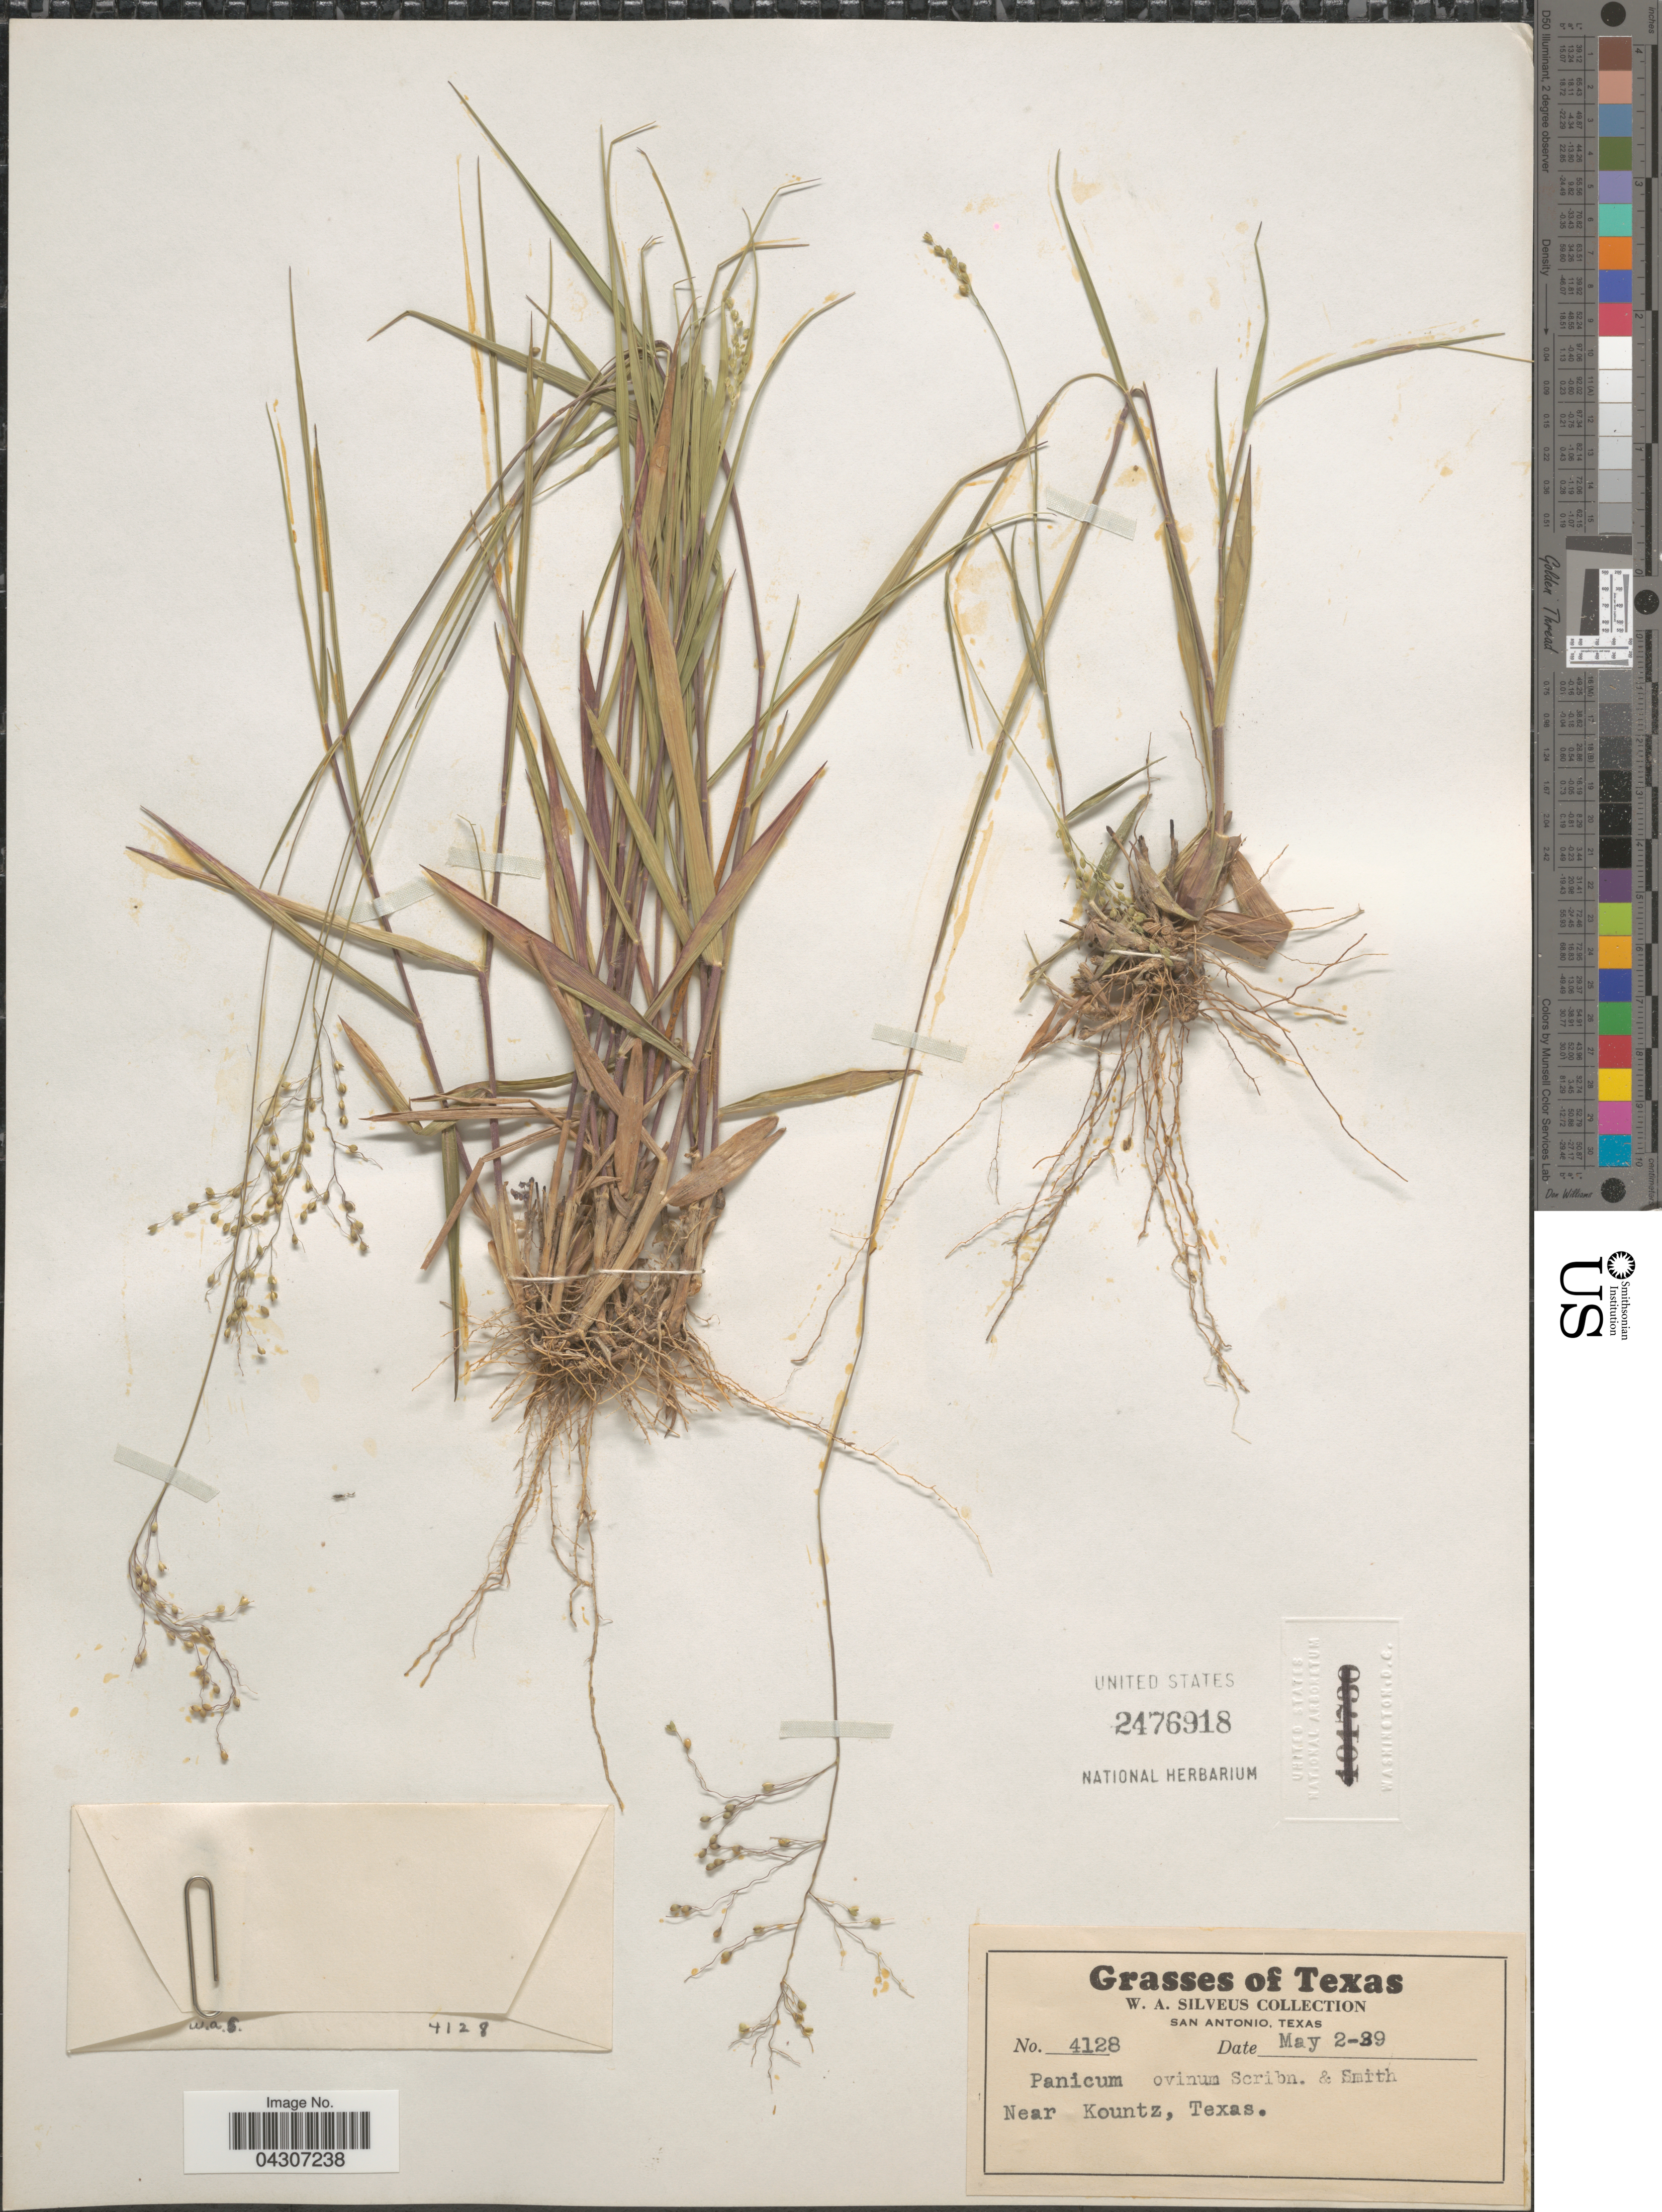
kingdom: Plantae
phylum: Tracheophyta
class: Liliopsida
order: Poales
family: Poaceae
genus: Dichanthelium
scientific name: Dichanthelium aciculare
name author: (Desv. ex Poir.) Gould & C.A. Clark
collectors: W. Silveus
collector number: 4128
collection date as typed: Transcribed d/m/y: 2/5/39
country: United States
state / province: Texas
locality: Near Kountz.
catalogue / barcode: US 2476918